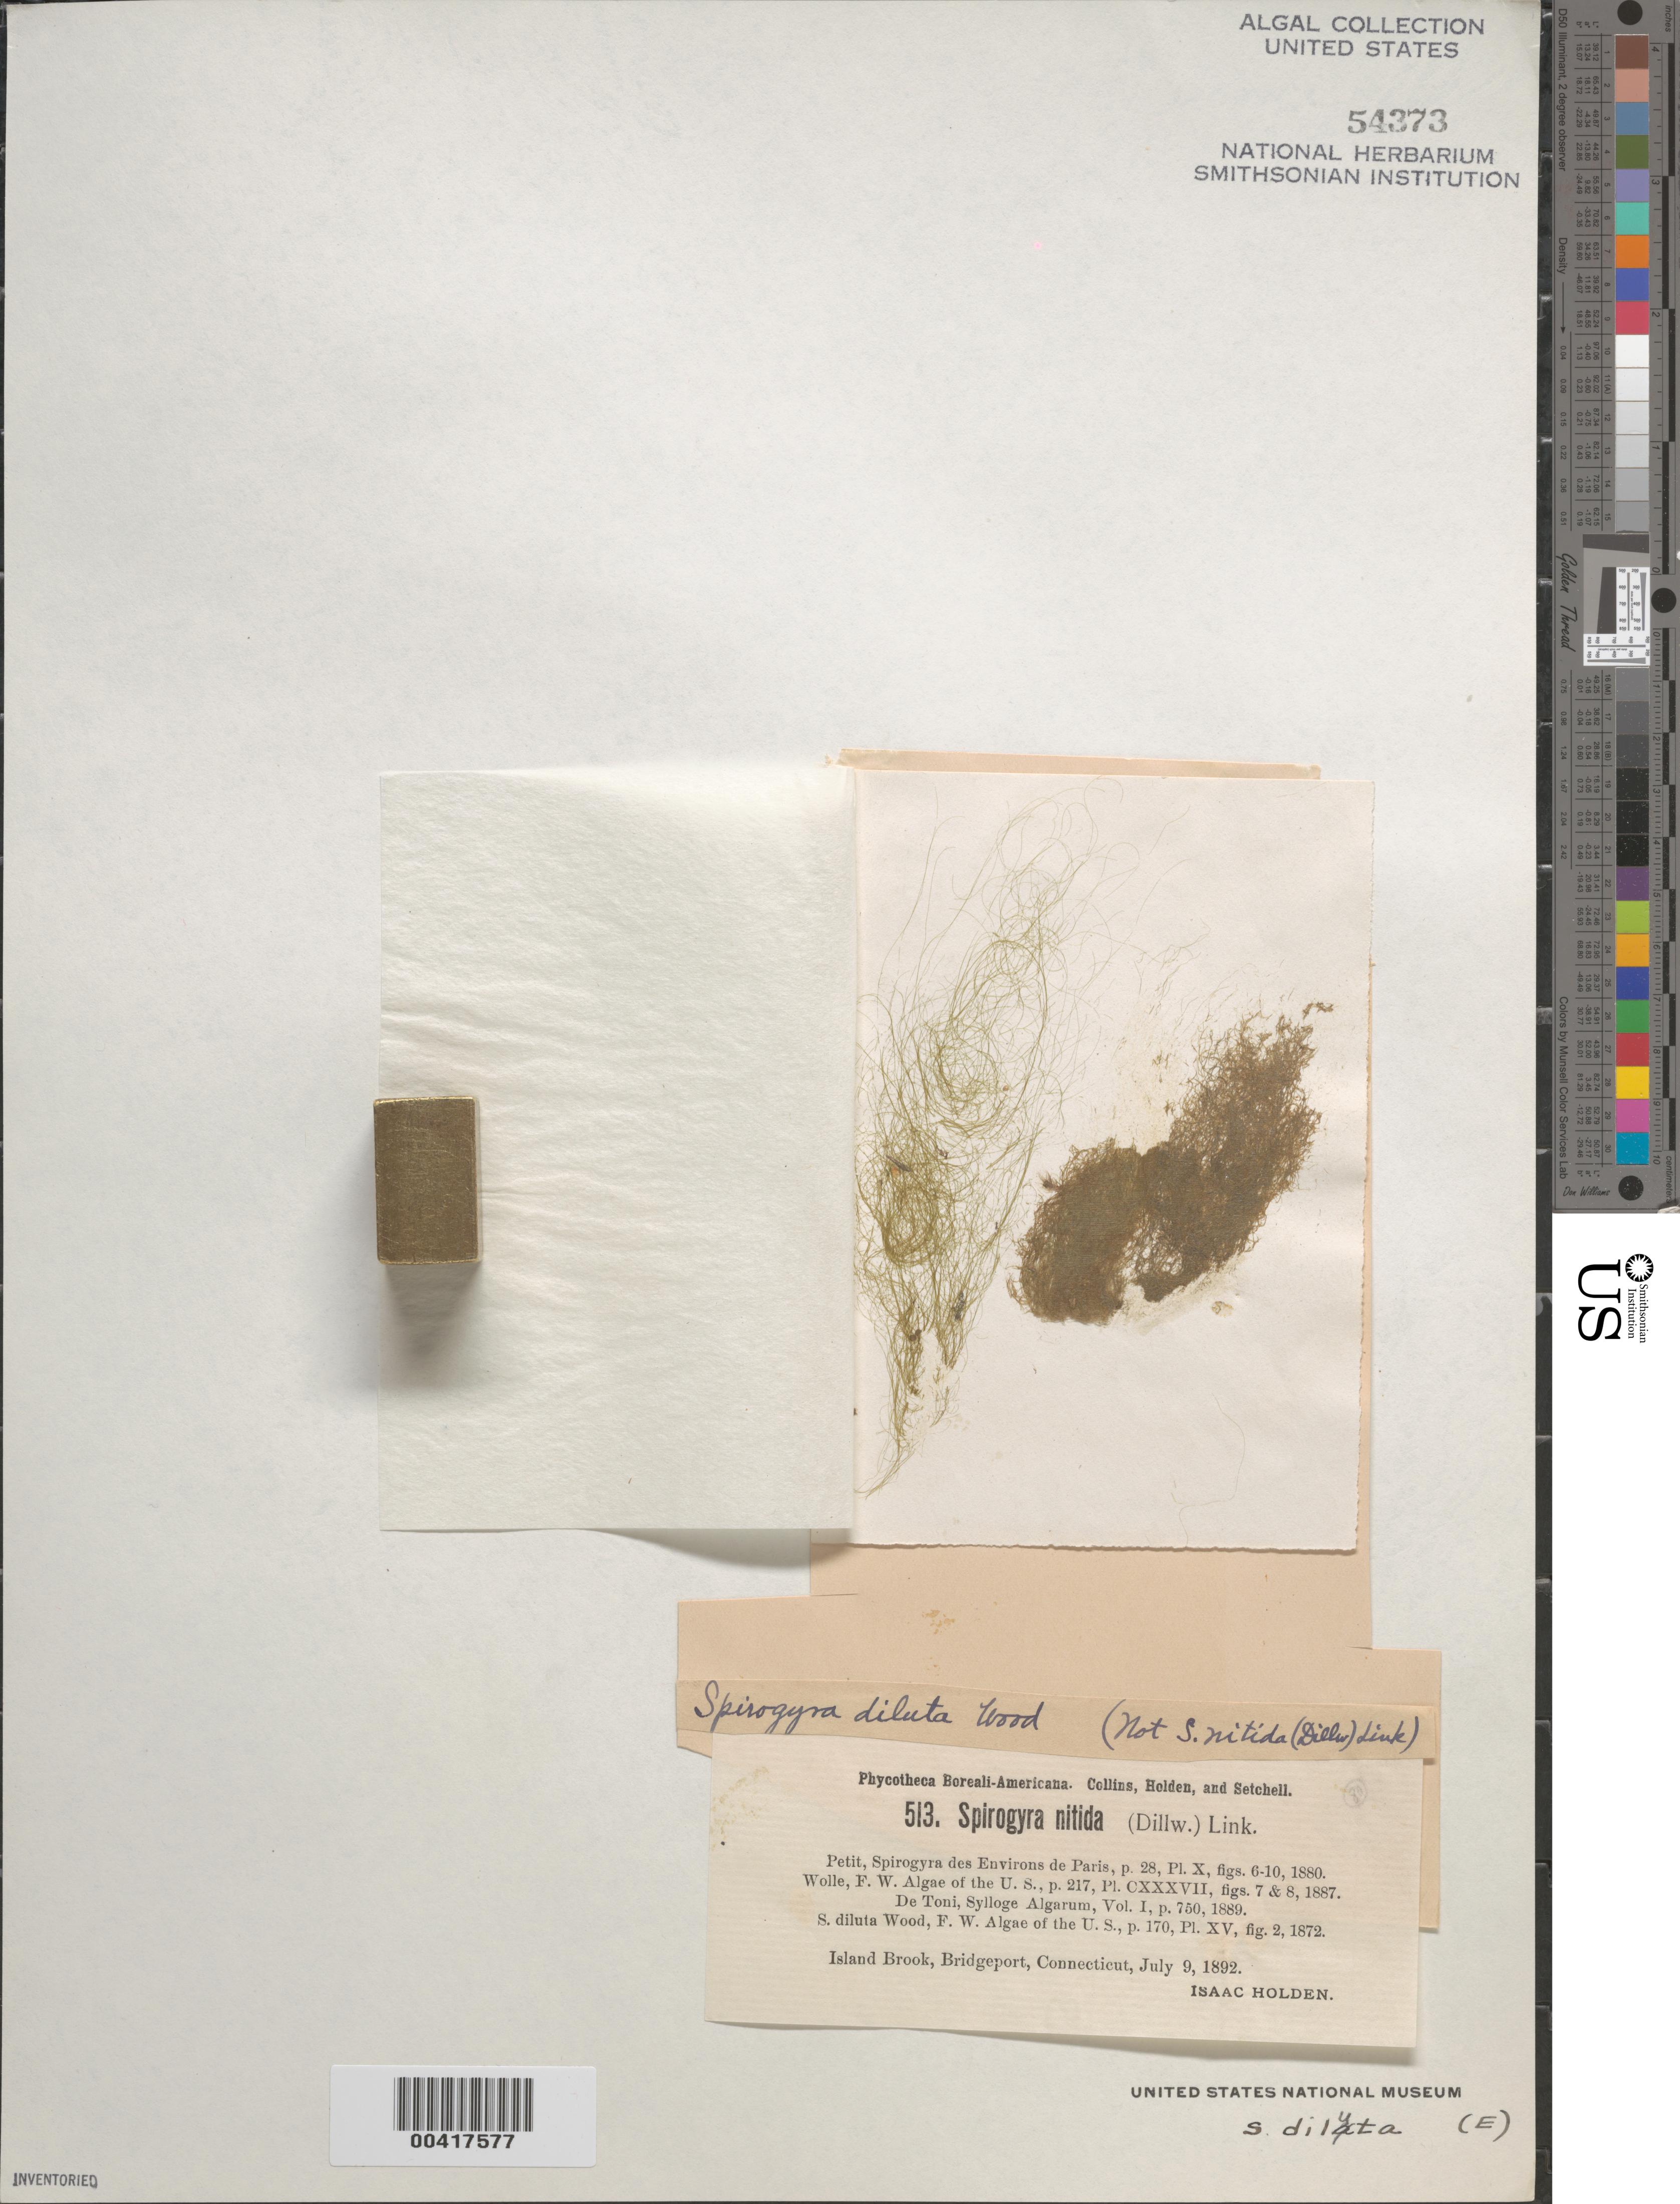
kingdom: Plantae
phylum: Charophyta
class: Zygnematophyceae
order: Zygnematales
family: Zygnemataceae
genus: Spirogyra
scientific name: Spirogyra diluta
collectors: I. Holden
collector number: PB-A 513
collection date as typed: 09 Jul 1892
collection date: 1892-07-09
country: United States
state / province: Connecticut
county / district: Fairfield County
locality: Bridgeport, Island Brook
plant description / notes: Collins, Holden & Setchell, Phycotheca Boreali-Americana, as Spirogyra nitida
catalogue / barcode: US 54373